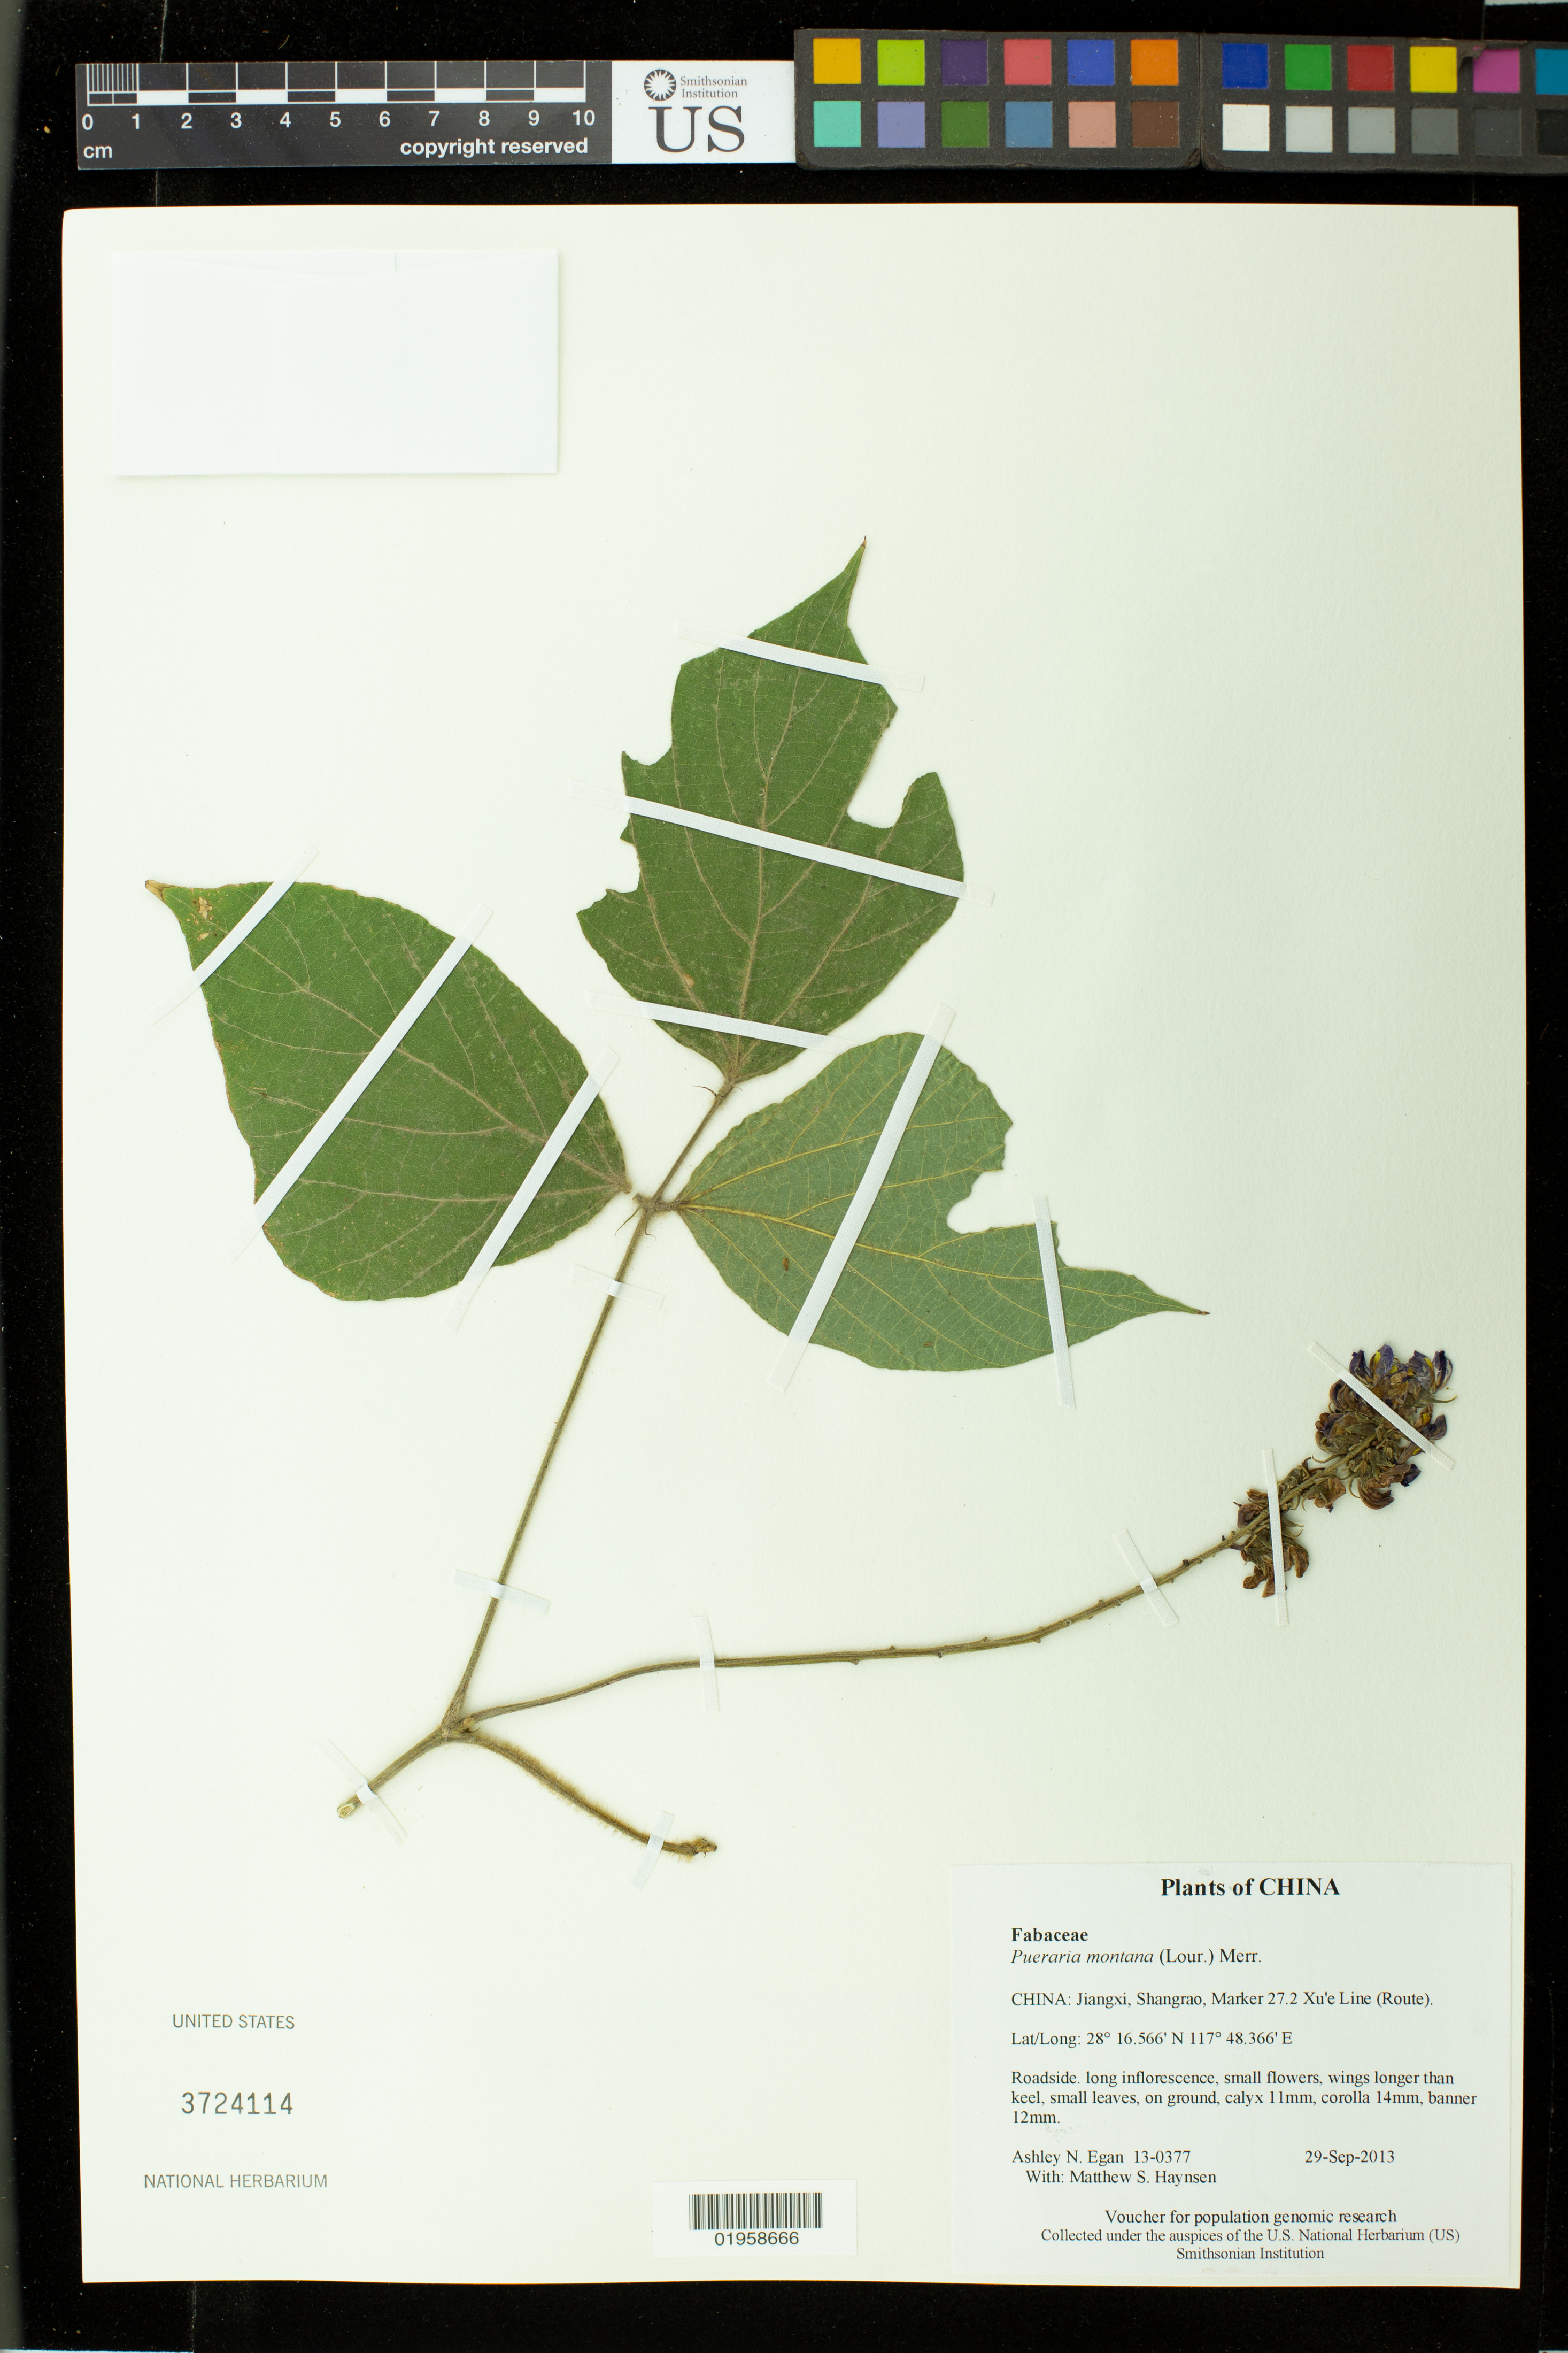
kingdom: Plantae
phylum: Tracheophyta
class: Magnoliopsida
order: Fabales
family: Fabaceae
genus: Pueraria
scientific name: Pueraria montana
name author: (Lour.) Merr.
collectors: A. N. Egan & M. Hansen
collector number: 13-0377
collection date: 2013-09-29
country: China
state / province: Jiangxi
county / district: Shangrao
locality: Marker 27.2 Xu'e Line (Route)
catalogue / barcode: US 3724114